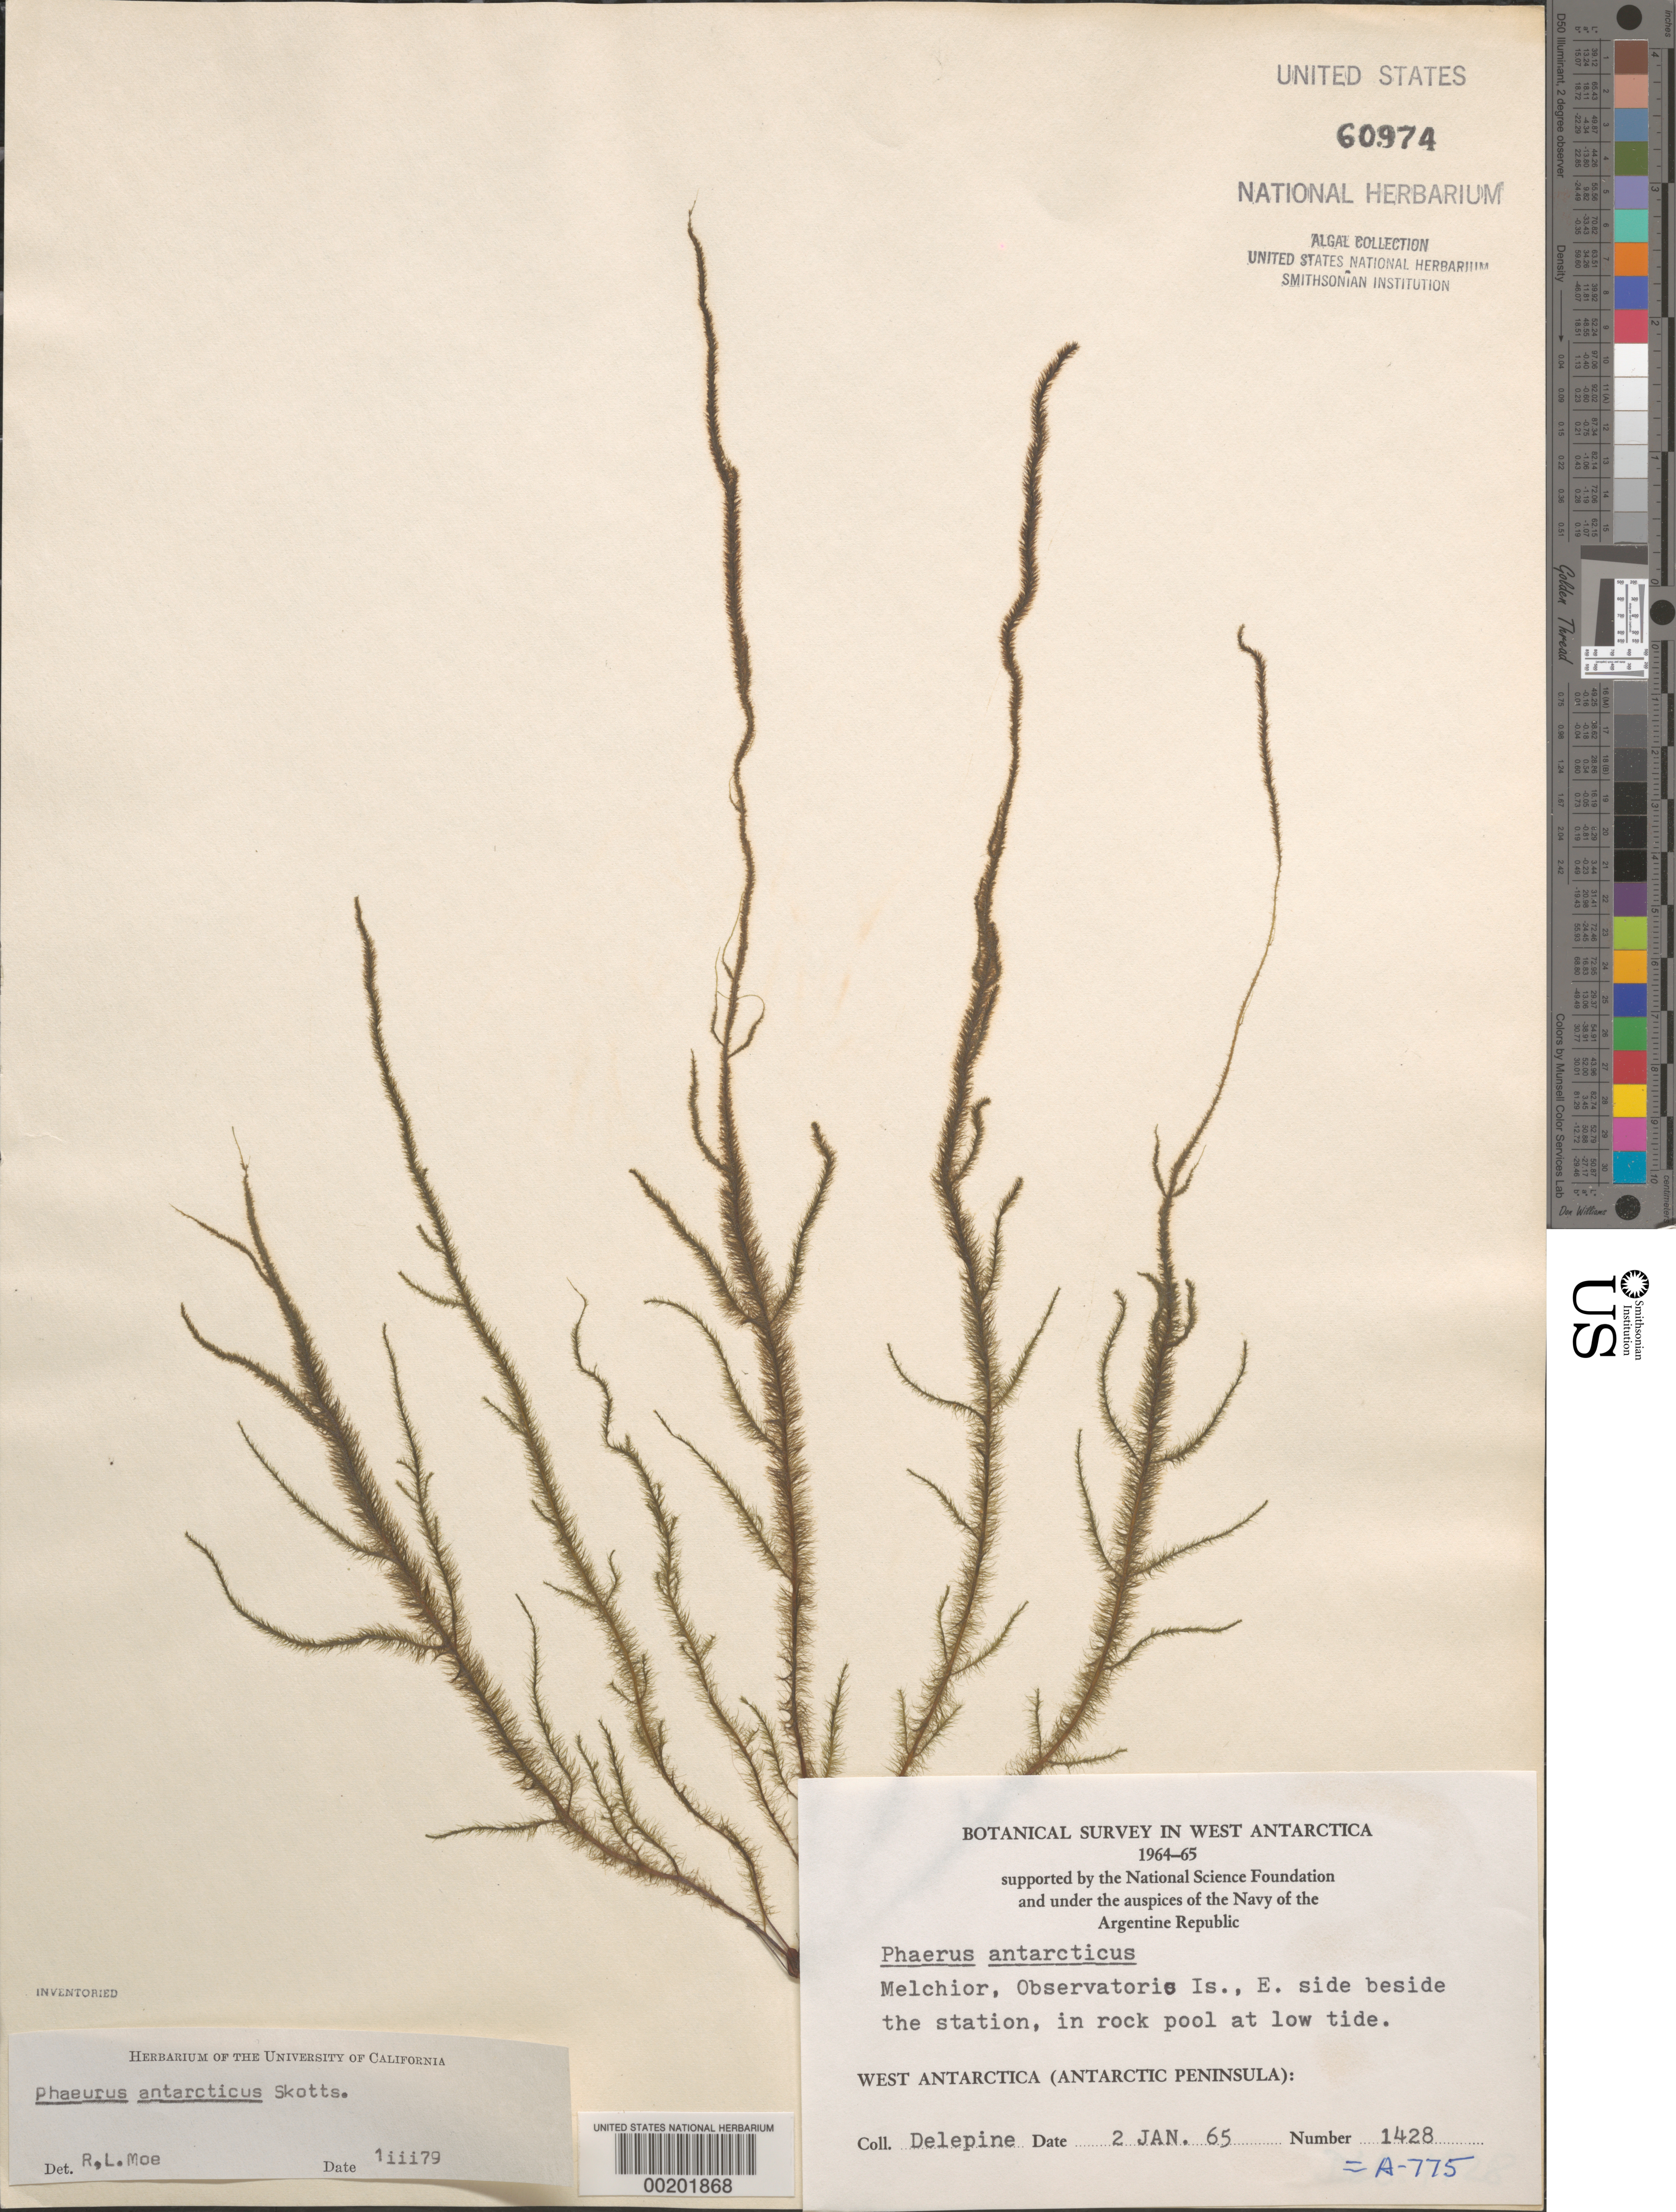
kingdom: Chromista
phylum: Ochrophyta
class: Phaeophyceae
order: Desmarestiales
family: Desmarestiaceae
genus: Phaeurus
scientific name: Phaeurus antarcticus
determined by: Moe, R. L.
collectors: R. Delépine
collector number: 1428 & A-775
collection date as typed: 02 Jan 1965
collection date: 1965-01-02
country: Antarctica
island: Gamma Island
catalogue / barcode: US 60974